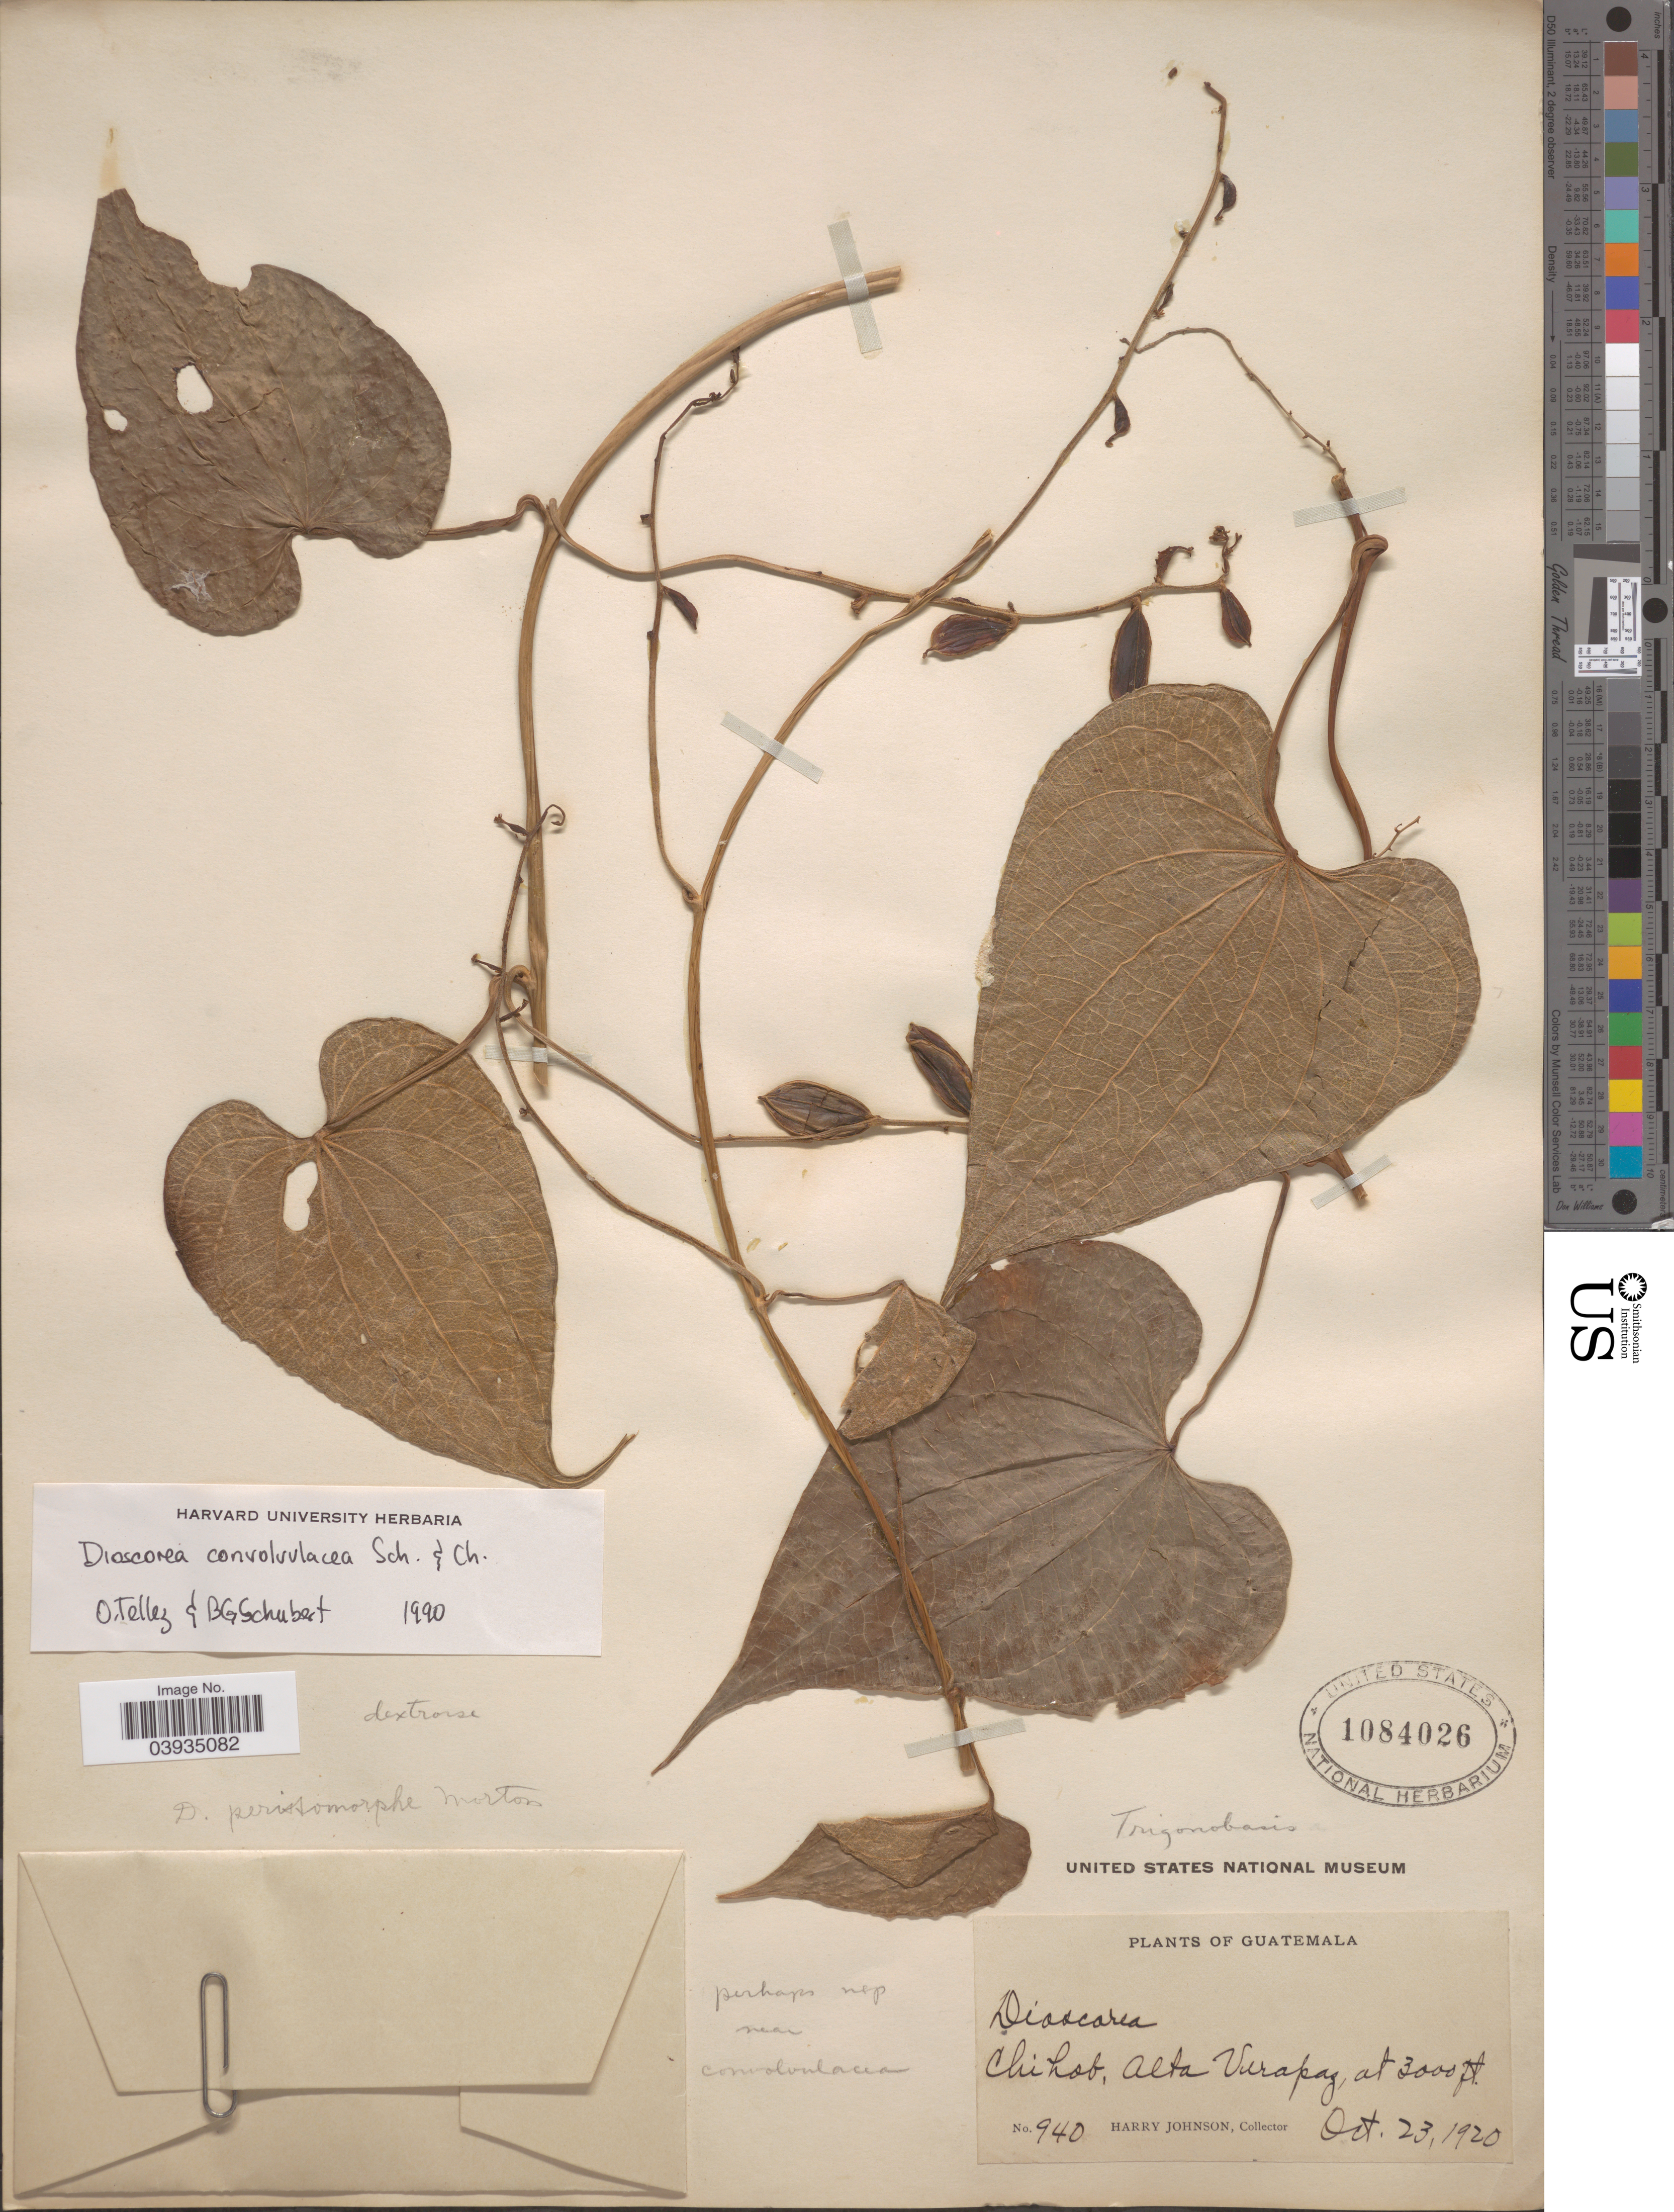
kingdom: Plantae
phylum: Tracheophyta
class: Liliopsida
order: Dioscoreales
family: Dioscoreaceae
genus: Dioscorea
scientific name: Dioscorea convolvulacea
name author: Schltdl. & Cham.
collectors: H. Johnson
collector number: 940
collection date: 1920-10-23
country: Guatemala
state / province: Alta Verapaz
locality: Chihob.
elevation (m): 914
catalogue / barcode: US 1084026